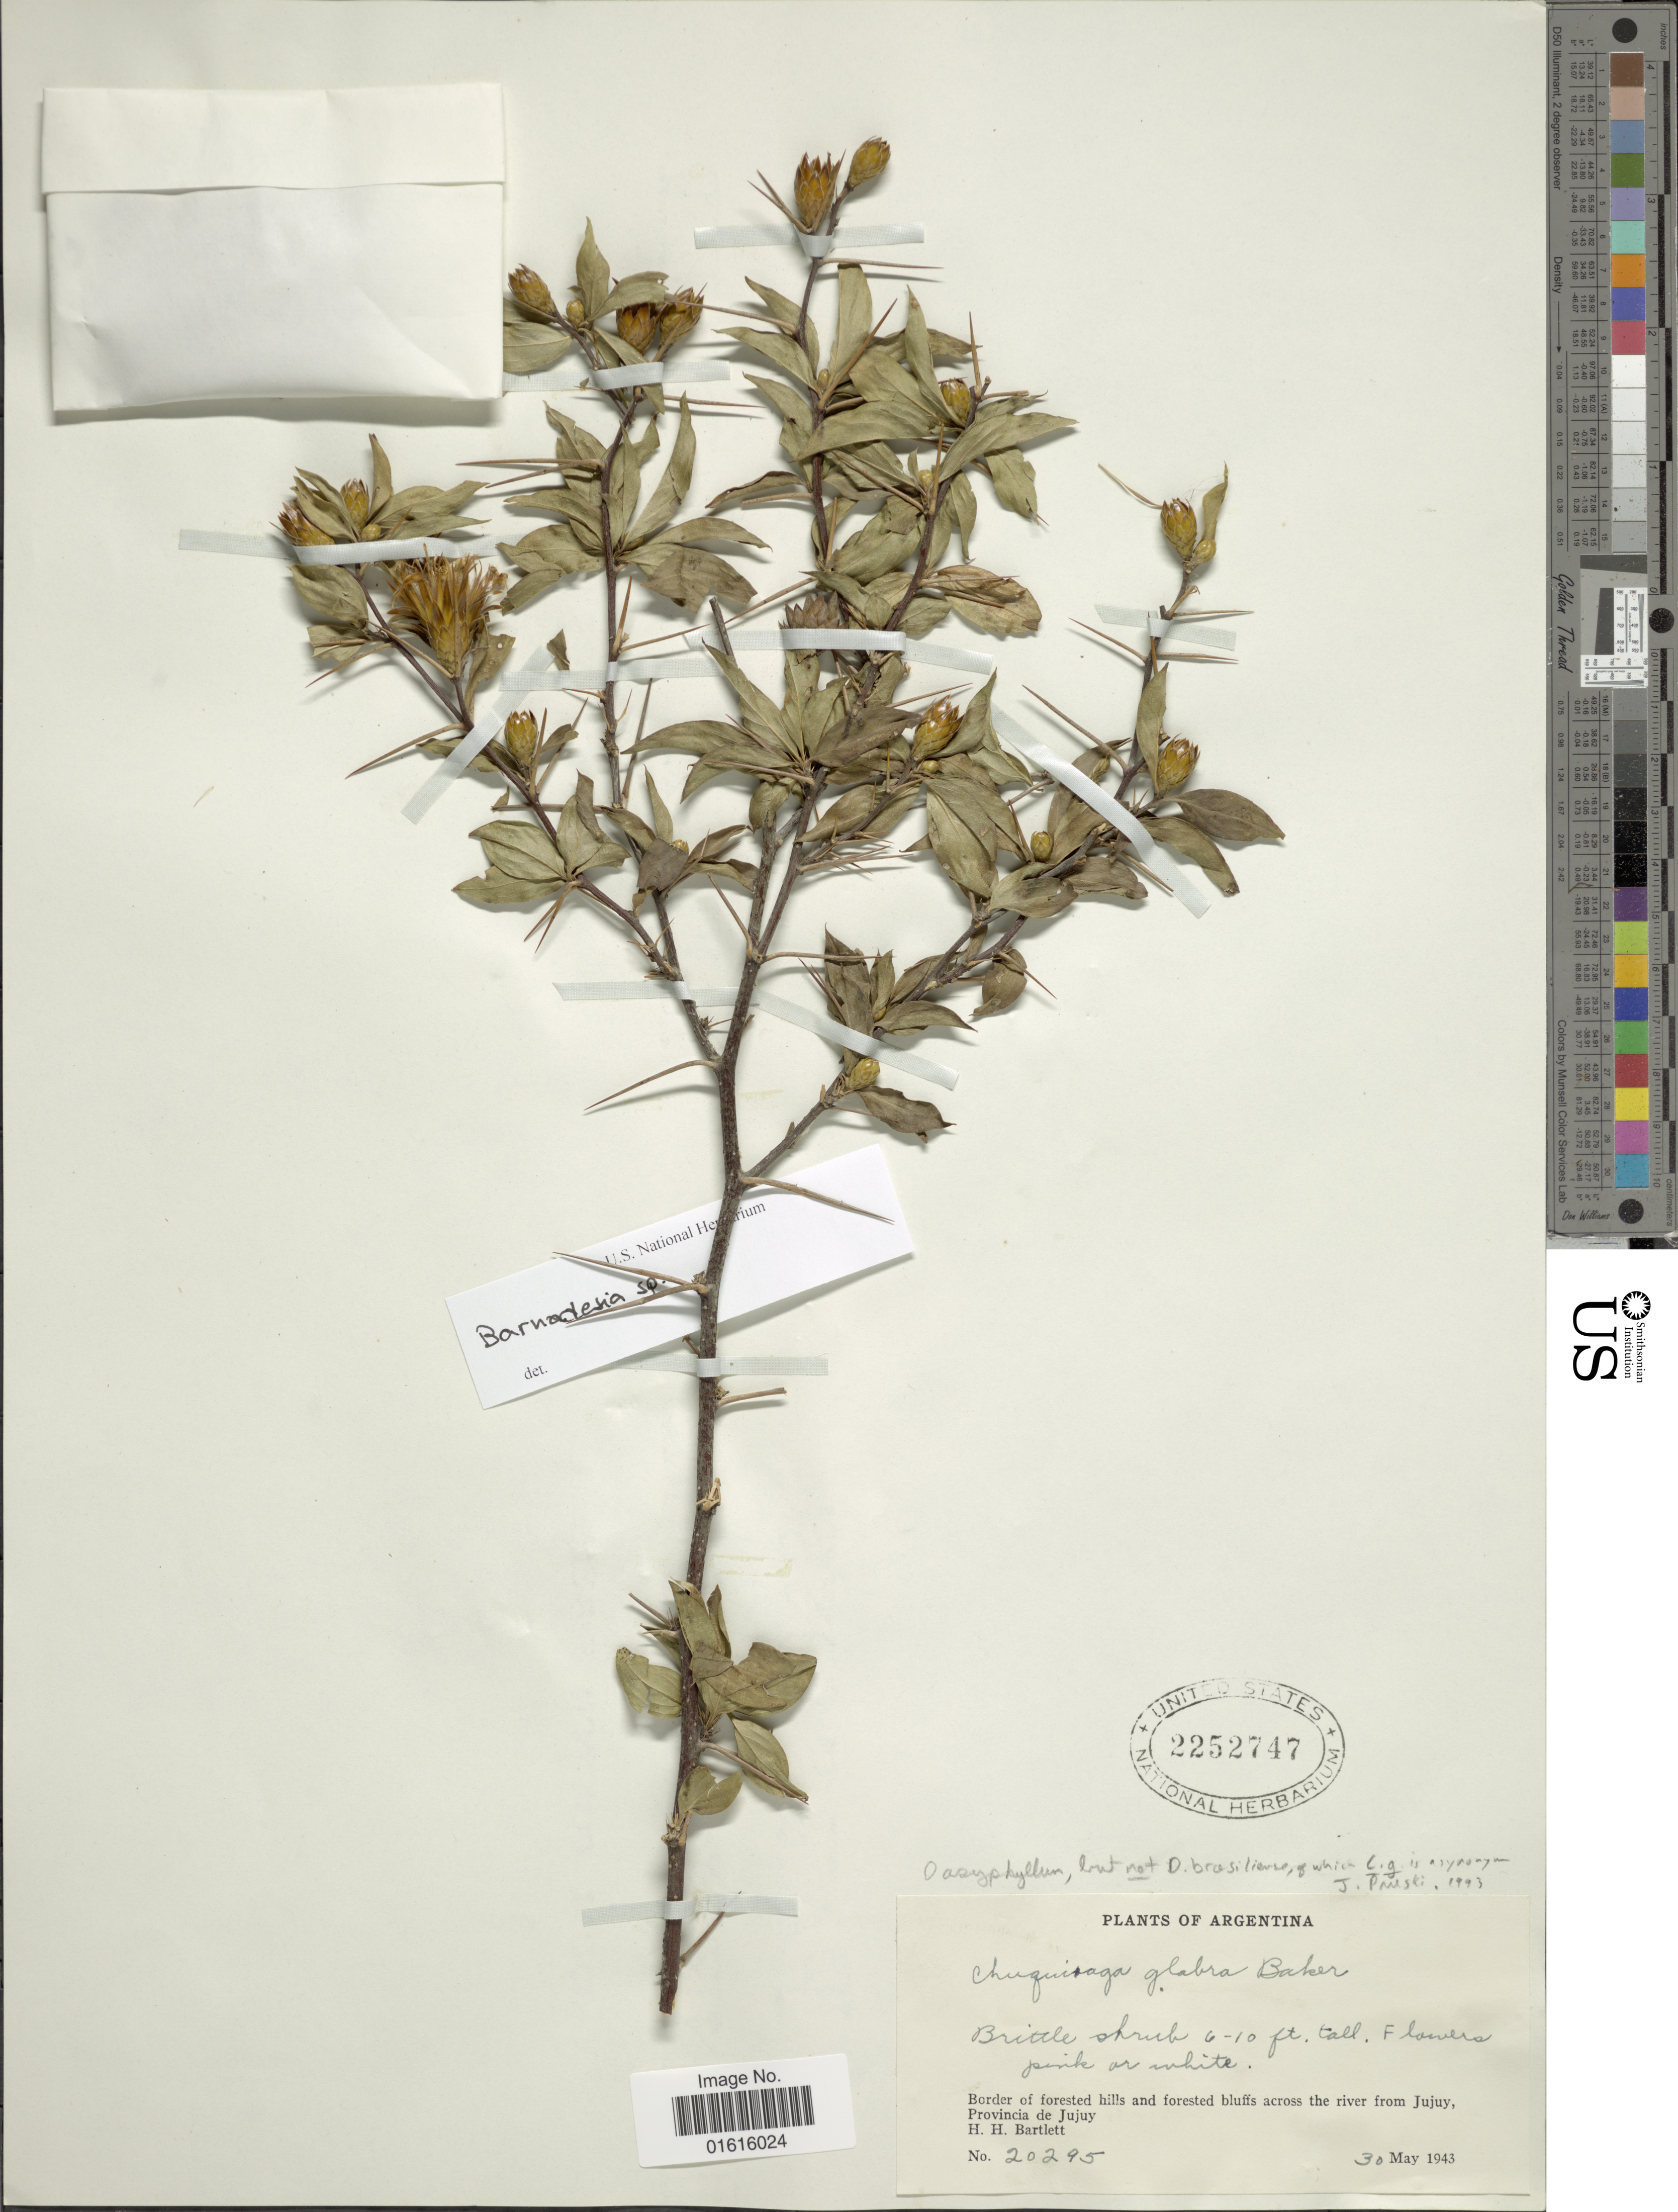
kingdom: Plantae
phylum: Tracheophyta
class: Magnoliopsida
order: Asterales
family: Asteraceae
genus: Barnadesia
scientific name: Barnadesia sp.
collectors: H. H. Bartlett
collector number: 20295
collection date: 1943-05-30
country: Argentina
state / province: Jujuy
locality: Border of forested hills and forested bluffs across the river from Jujuy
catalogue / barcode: US 2252747